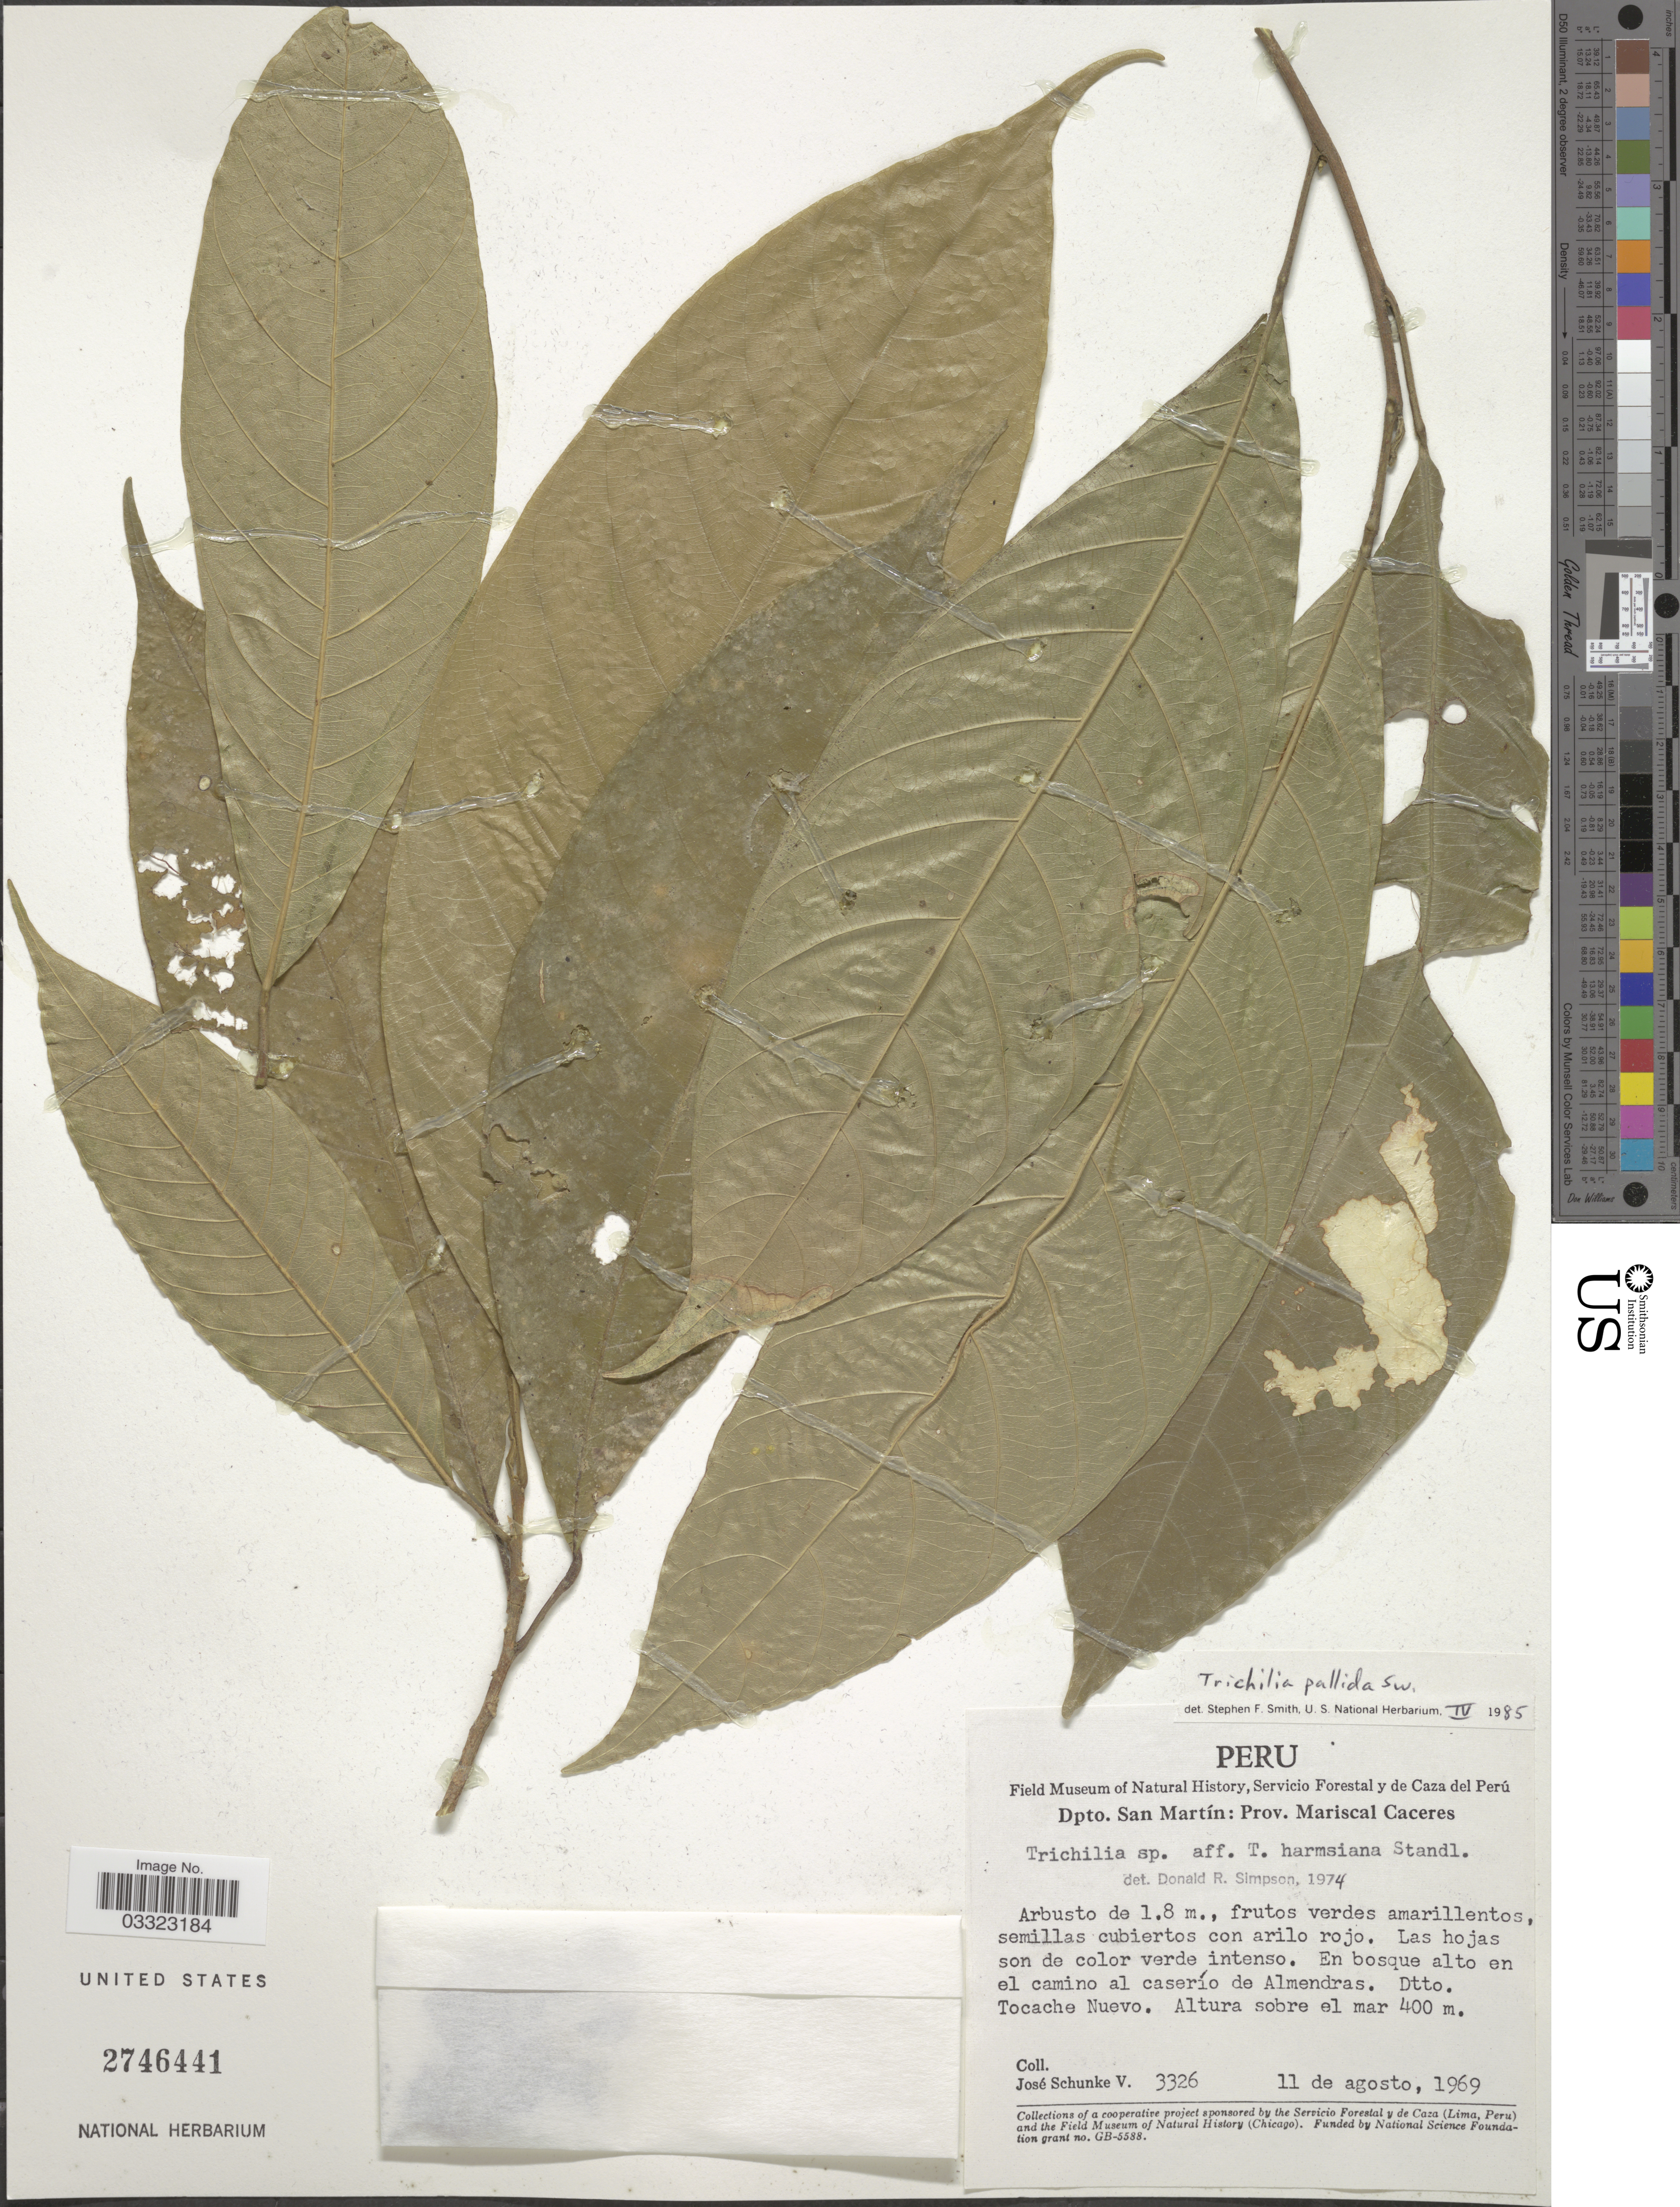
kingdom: Plantae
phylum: Tracheophyta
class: Magnoliopsida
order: Sapindales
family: Meliaceae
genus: Trichilia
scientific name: Trichilia pallida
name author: Sw.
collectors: J. Schunke Vigo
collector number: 3326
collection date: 1969-08-11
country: Peru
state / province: San Martín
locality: Dpto. San Martín: Prov. Mariscal Caceres. En bosque alto en el camino al caserío de Almendras. Dtto. Tocache Nuevo.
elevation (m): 400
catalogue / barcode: US 2746441